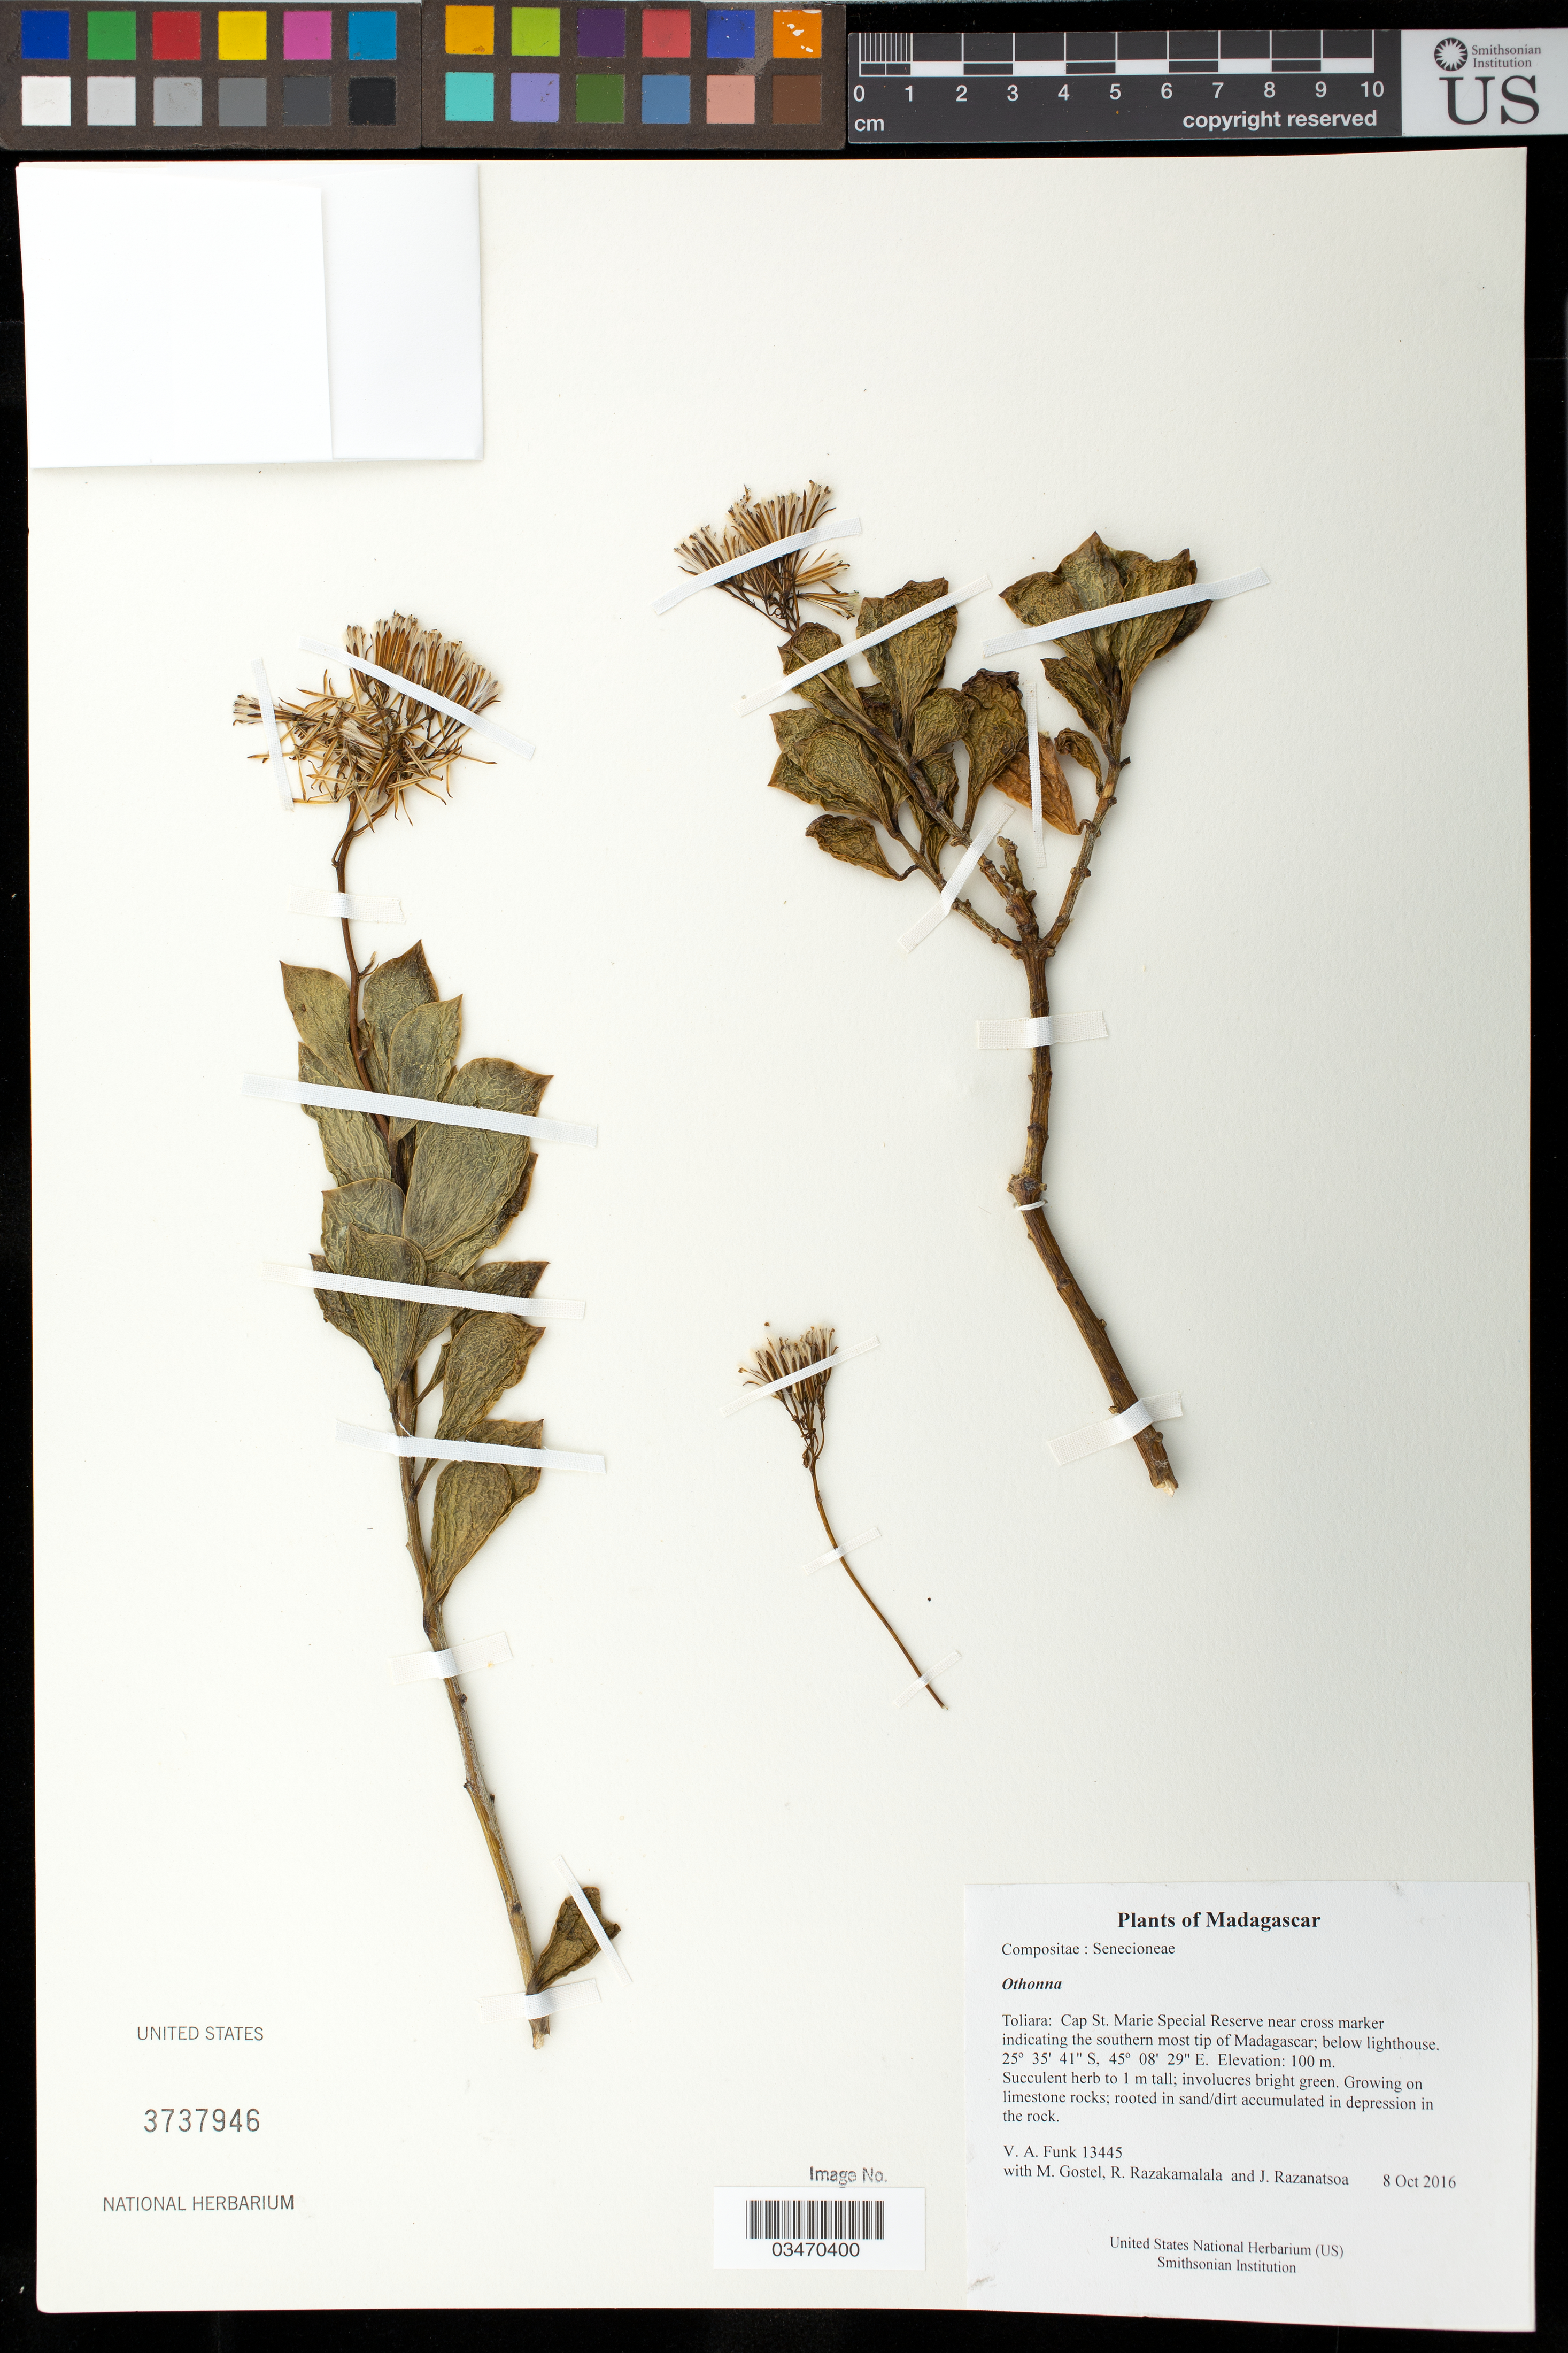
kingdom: Plantae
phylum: Tracheophyta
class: Magnoliopsida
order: Asterales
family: Asteraceae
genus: Othonna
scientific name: Othonna sp.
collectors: M. R. Gostel, R. Razakamalala & J. Razanatsoa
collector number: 13445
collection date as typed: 8 Oct 2016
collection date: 2016-10-08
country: Madagascar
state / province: Androy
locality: Cap St. Marie Special Reserve near cross marker indicating the southern most tip of Madagascar; below lighthouse.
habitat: Growing on limestone rocks; rooted in sand/dirt accumulated in depression in the rock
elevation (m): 100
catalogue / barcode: US 3737946